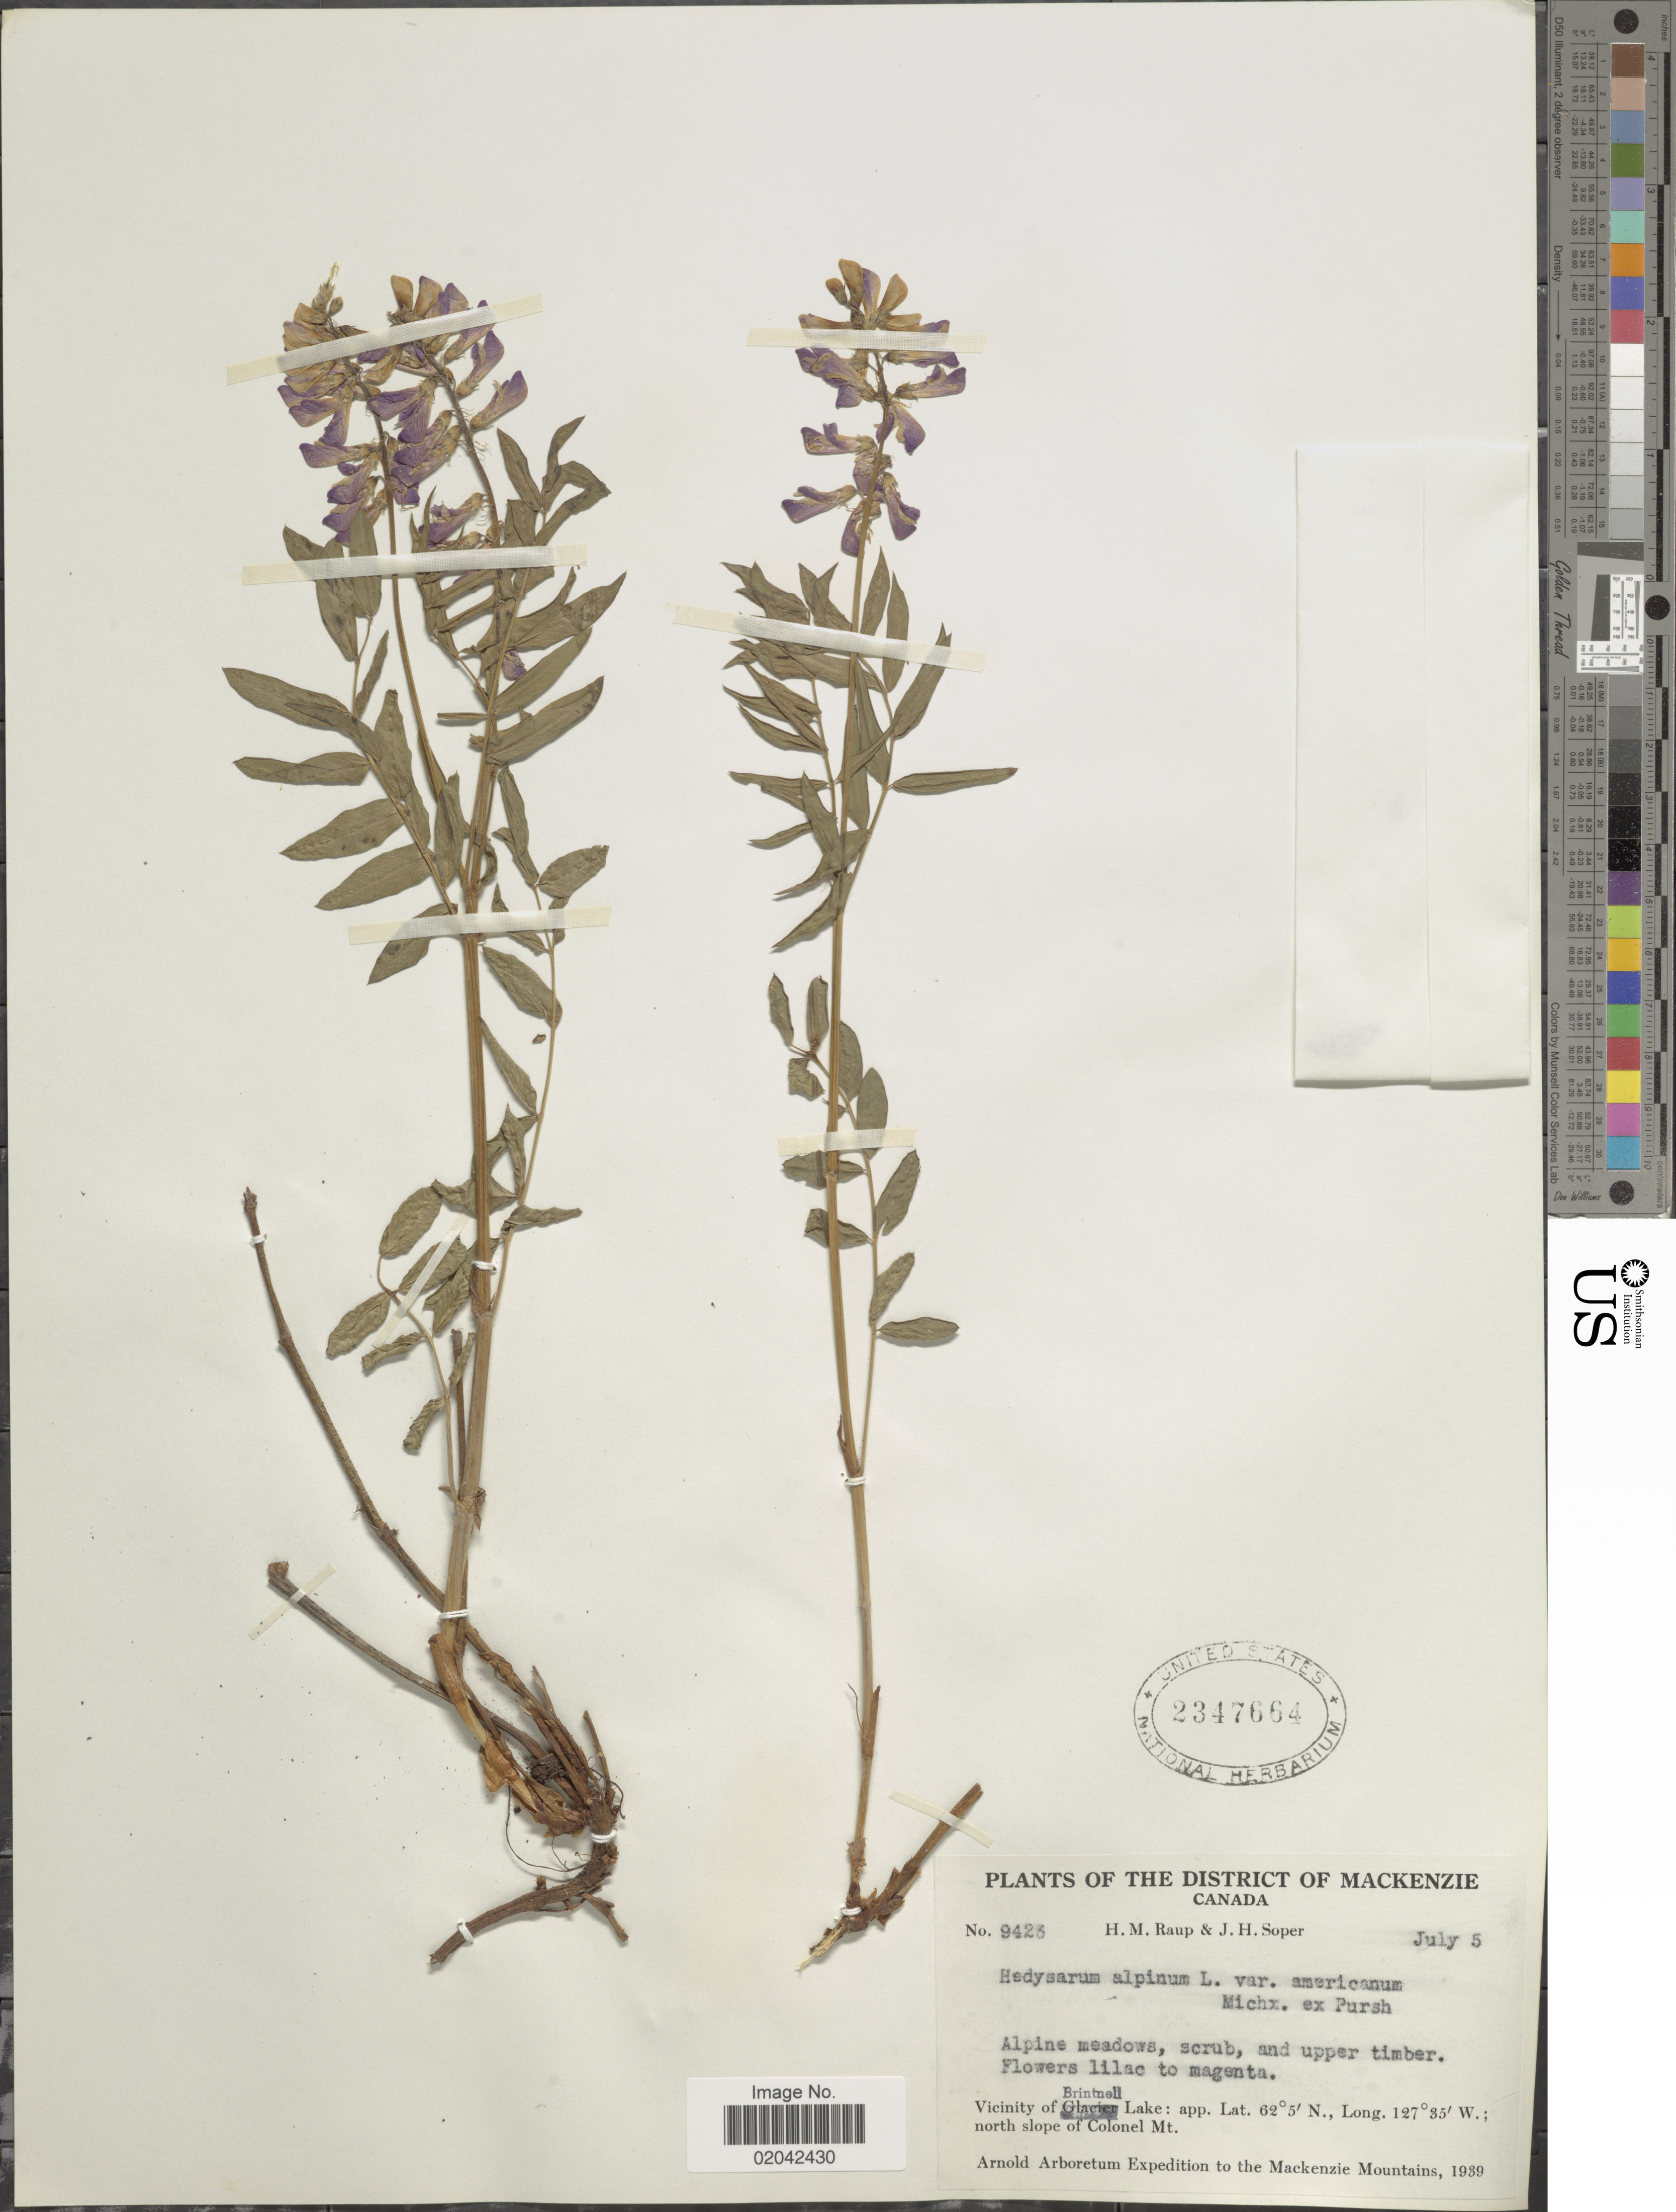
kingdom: Plantae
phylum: Tracheophyta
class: Magnoliopsida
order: Fabales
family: Fabaceae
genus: Hedysarum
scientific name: Hedysarum alpinum var. americanum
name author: Michx. ex Pursh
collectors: H. Raup & J. H. Soper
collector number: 9423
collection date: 1939-07-05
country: Canada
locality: District of Mackenzie, Vicinity of Brintnell Lake, north slope of Colonel Mt., Mackenzie Mountains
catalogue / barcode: US 2347664